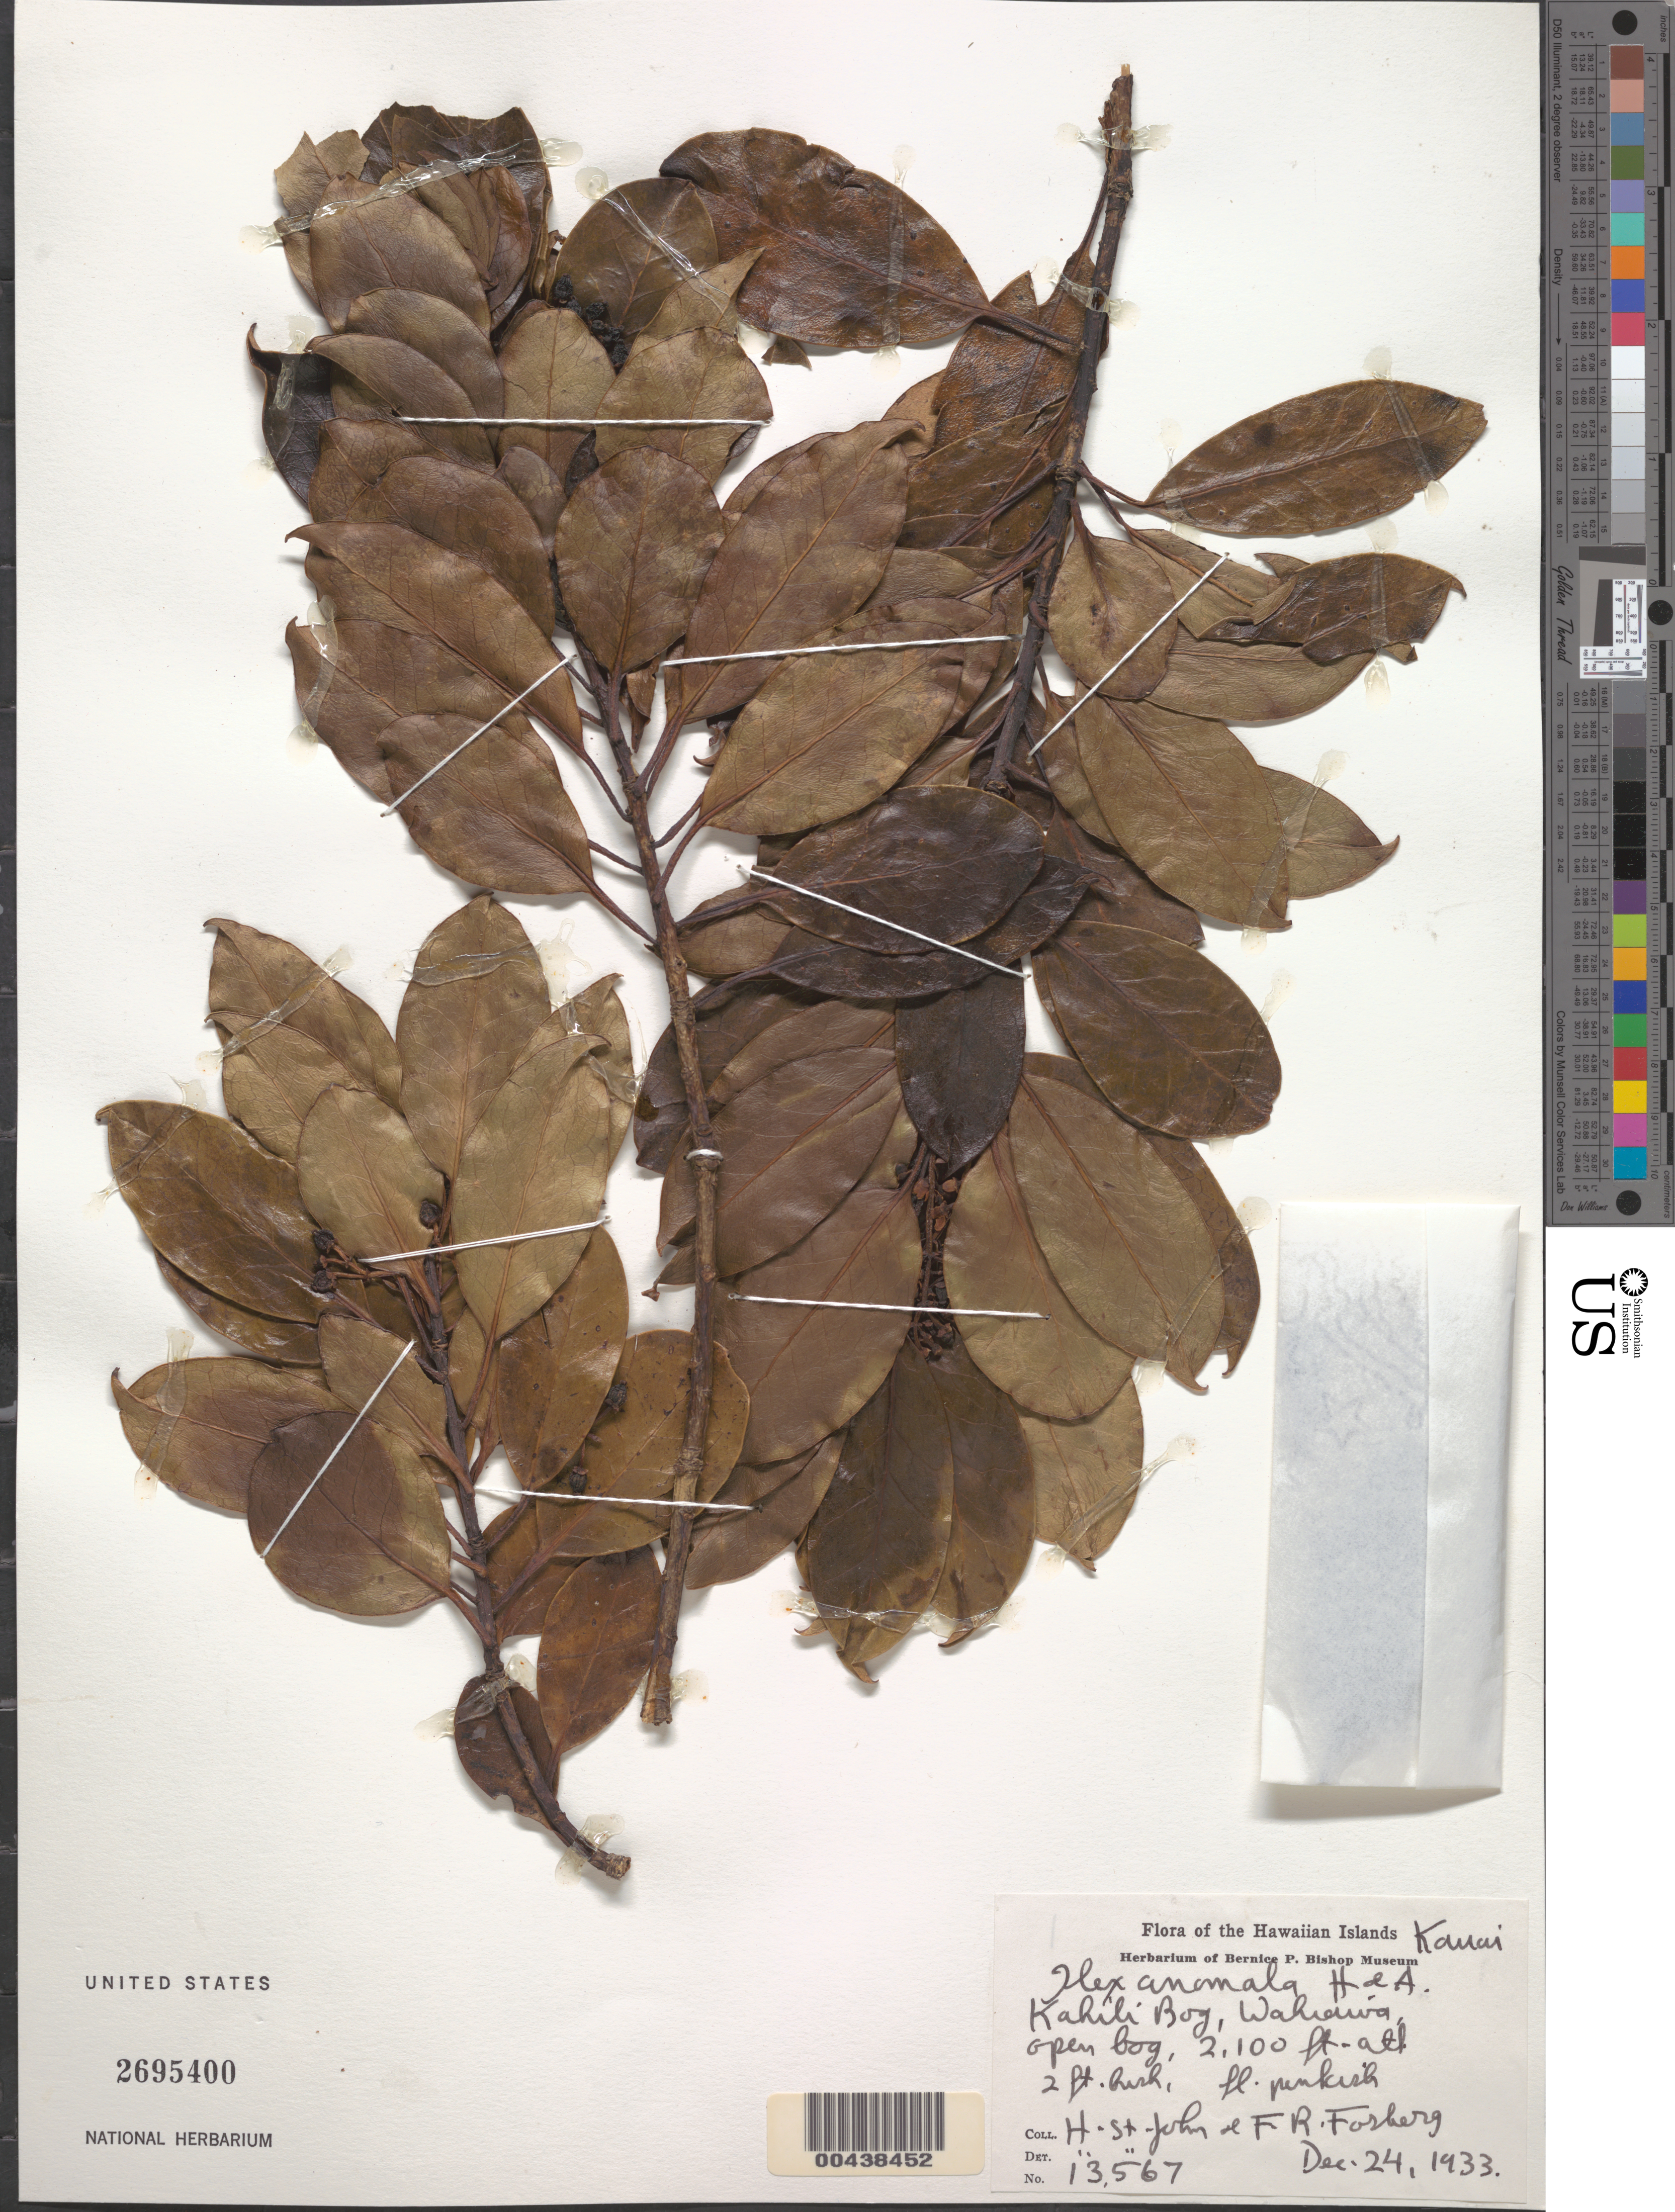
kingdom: Plantae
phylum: Tracheophyta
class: Magnoliopsida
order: Aquifoliales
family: Aquifoliaceae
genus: Ilex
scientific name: Ilex anomala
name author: Hook. & Arn.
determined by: St. John, H.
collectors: H. St. John & F. R. Fosberg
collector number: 13567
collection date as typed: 24 Dec 1933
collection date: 1933-12-24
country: United States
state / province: Hawaii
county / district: Kauai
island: Kaua'i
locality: Kahili Bog, Wahiawa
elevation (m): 640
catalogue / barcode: US 2695400